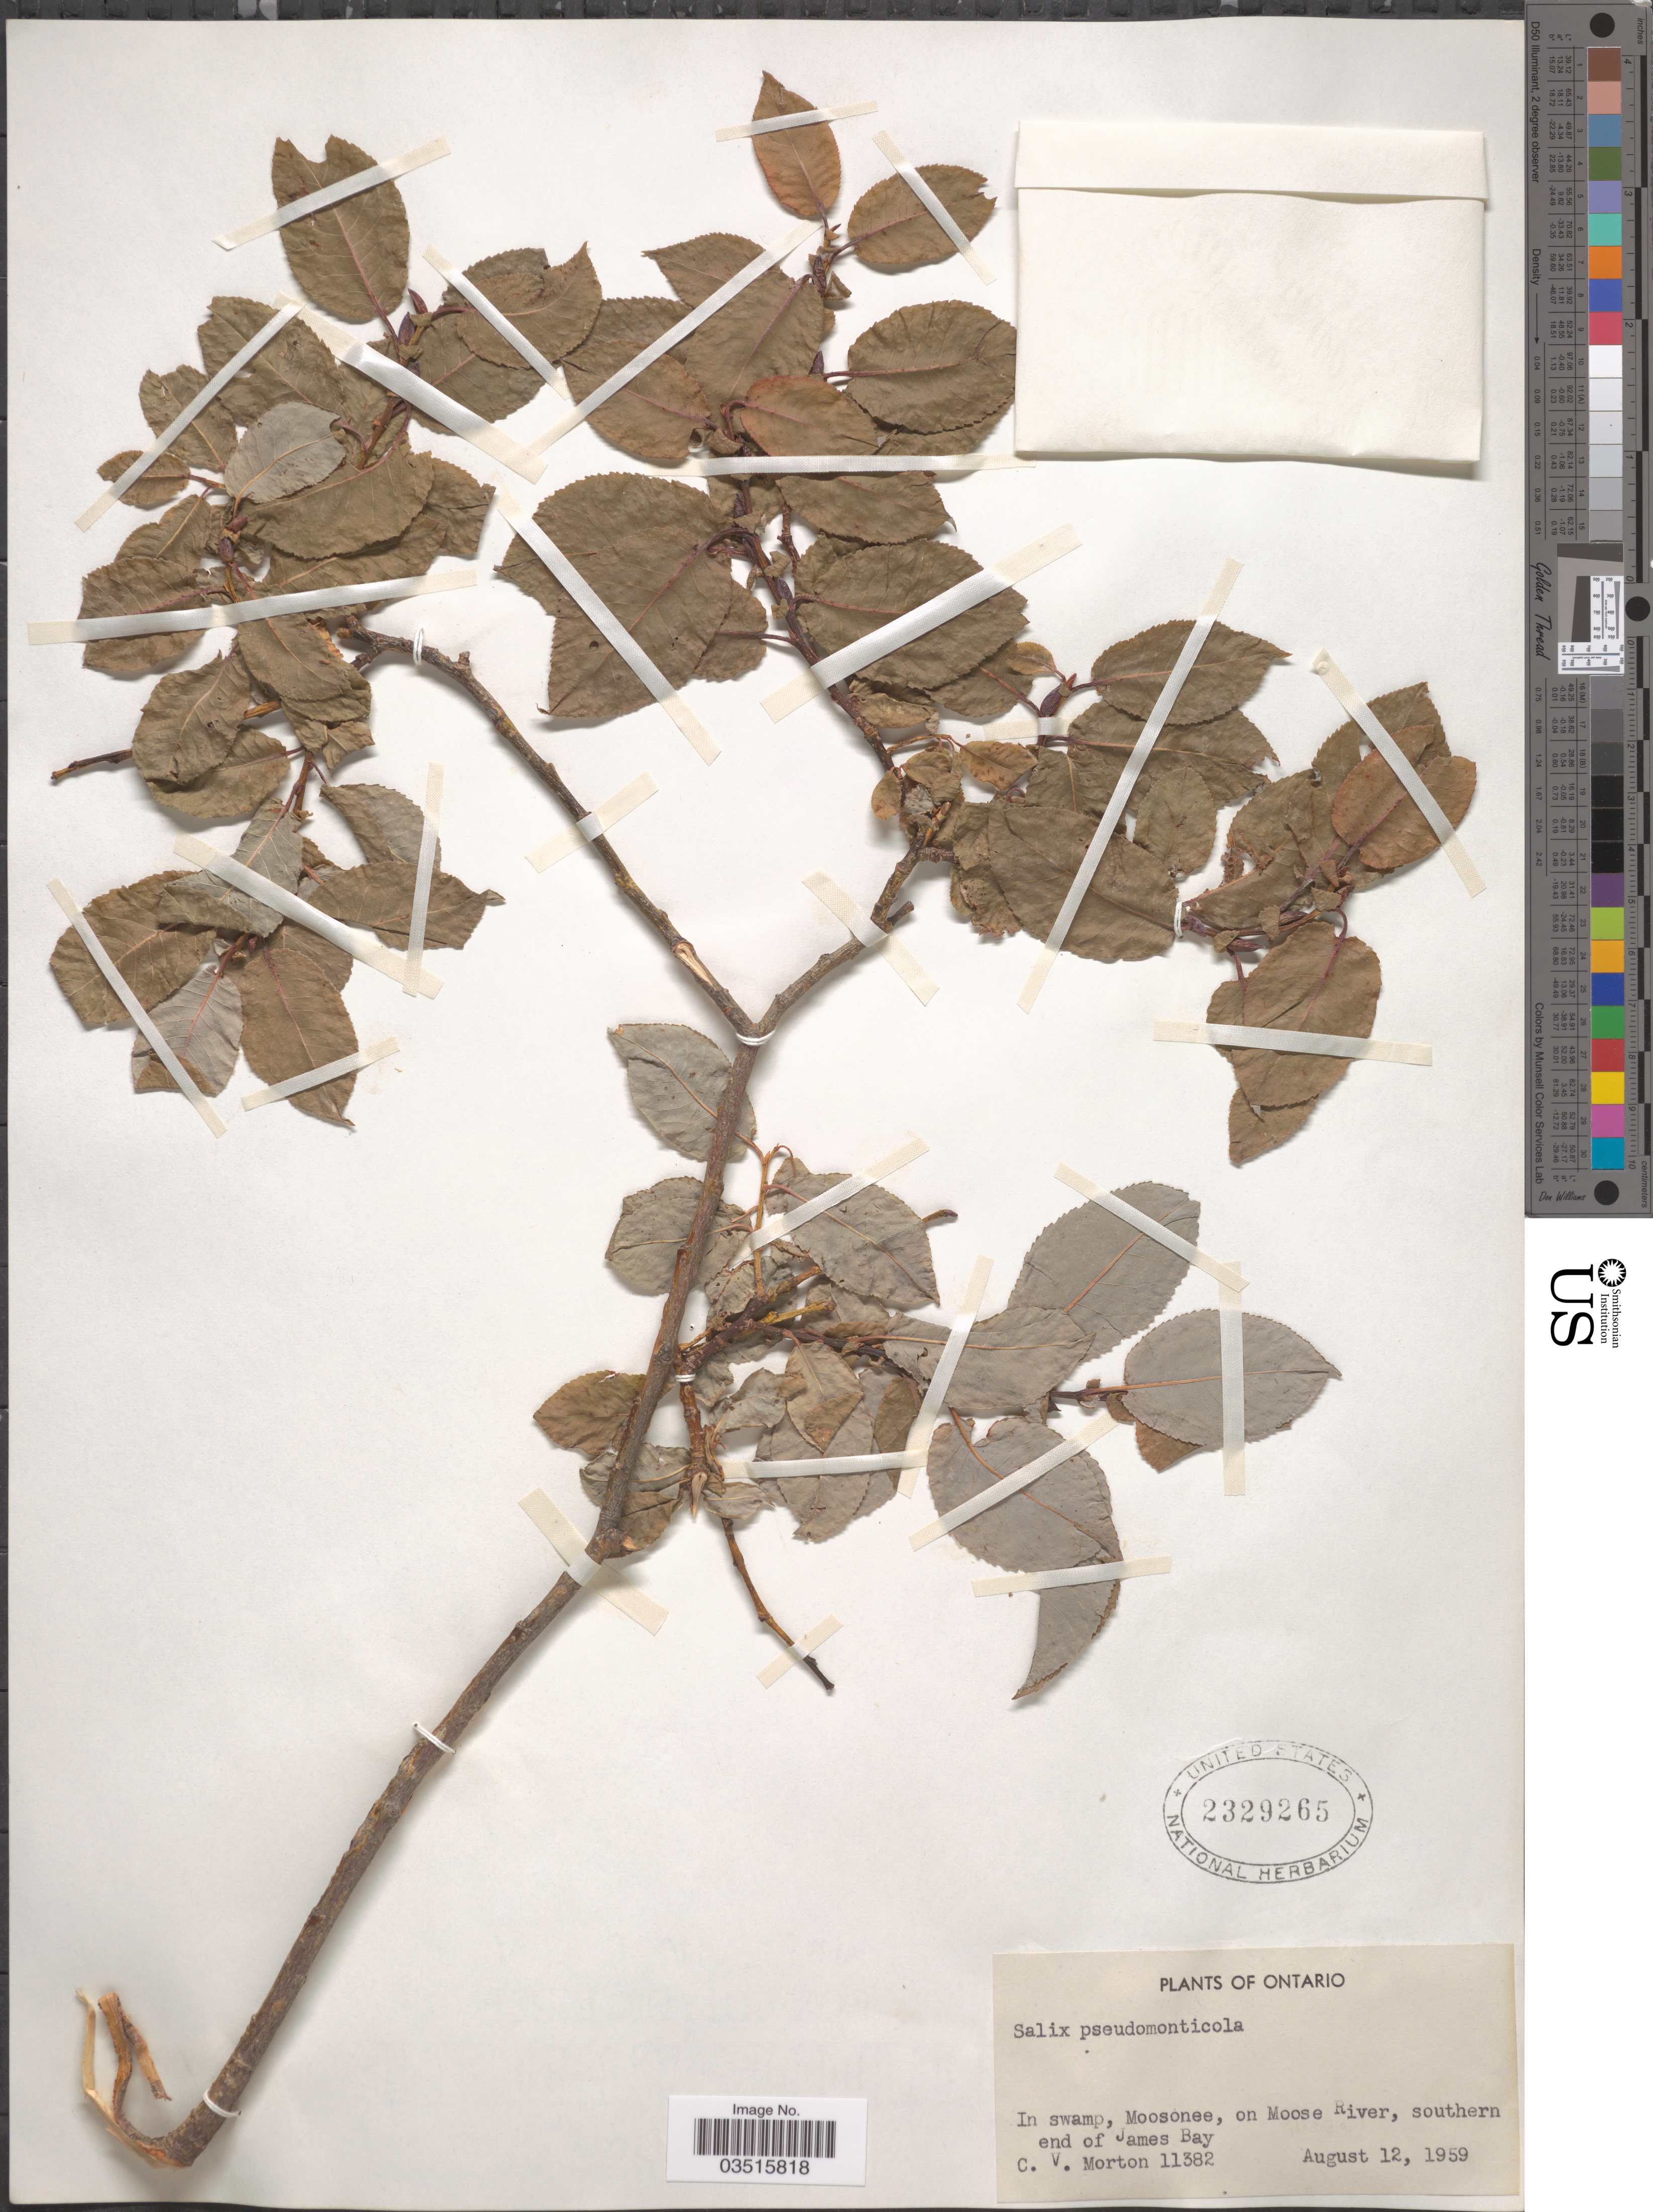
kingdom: Plantae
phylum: Tracheophyta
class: Magnoliopsida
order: Malpighiales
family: Salicaceae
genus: Salix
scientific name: Salix monticola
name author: Bebb.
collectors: C. V. Morton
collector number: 11382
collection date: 1959-08-12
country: Canada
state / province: Ontario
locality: In swamp, Moosonee, on Moose River, southern end of James Bay.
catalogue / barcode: US 2329265